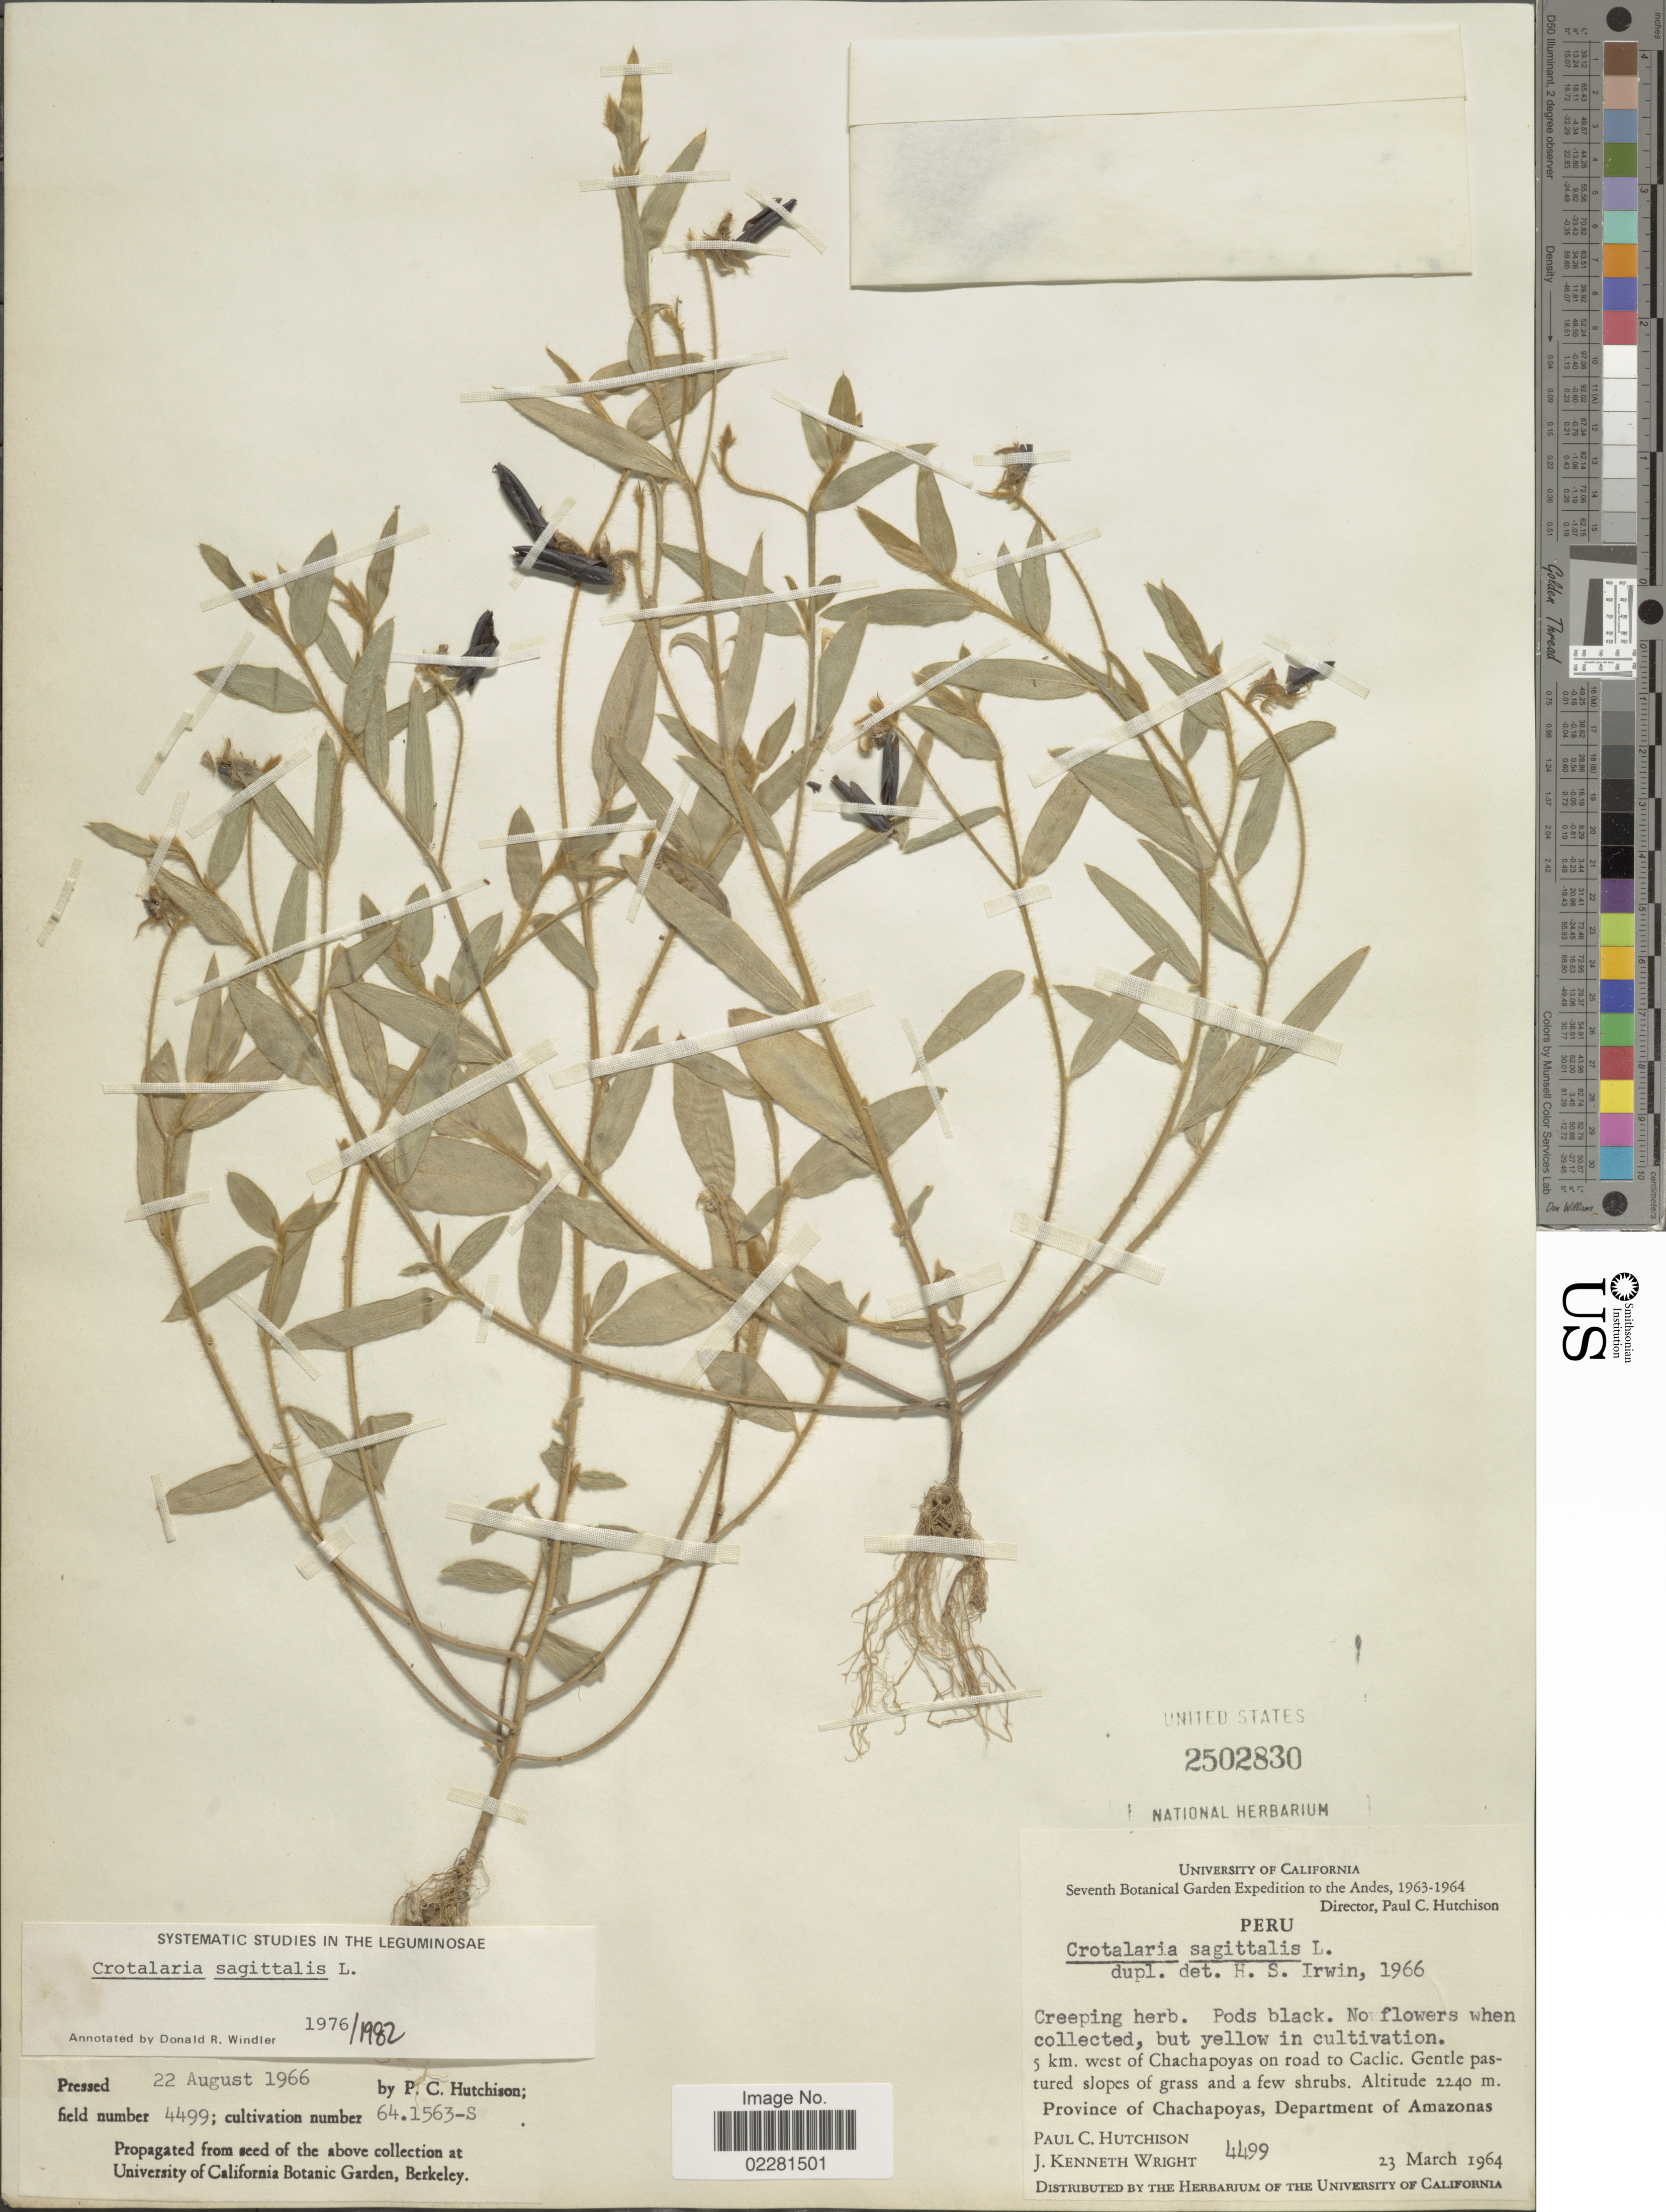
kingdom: Plantae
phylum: Tracheophyta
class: Magnoliopsida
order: Fabales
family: Fabaceae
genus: Crotalaria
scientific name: Crotalaria sagittalis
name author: L.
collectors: P. C. Hutchison & J. K. Wright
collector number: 4499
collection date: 1964-03-23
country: Peru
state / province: Amazonas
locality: Andes, 5 km west of Chachapoyas on road to Caclic, Province of Chachapoyas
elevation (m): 2240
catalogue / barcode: US 2502830